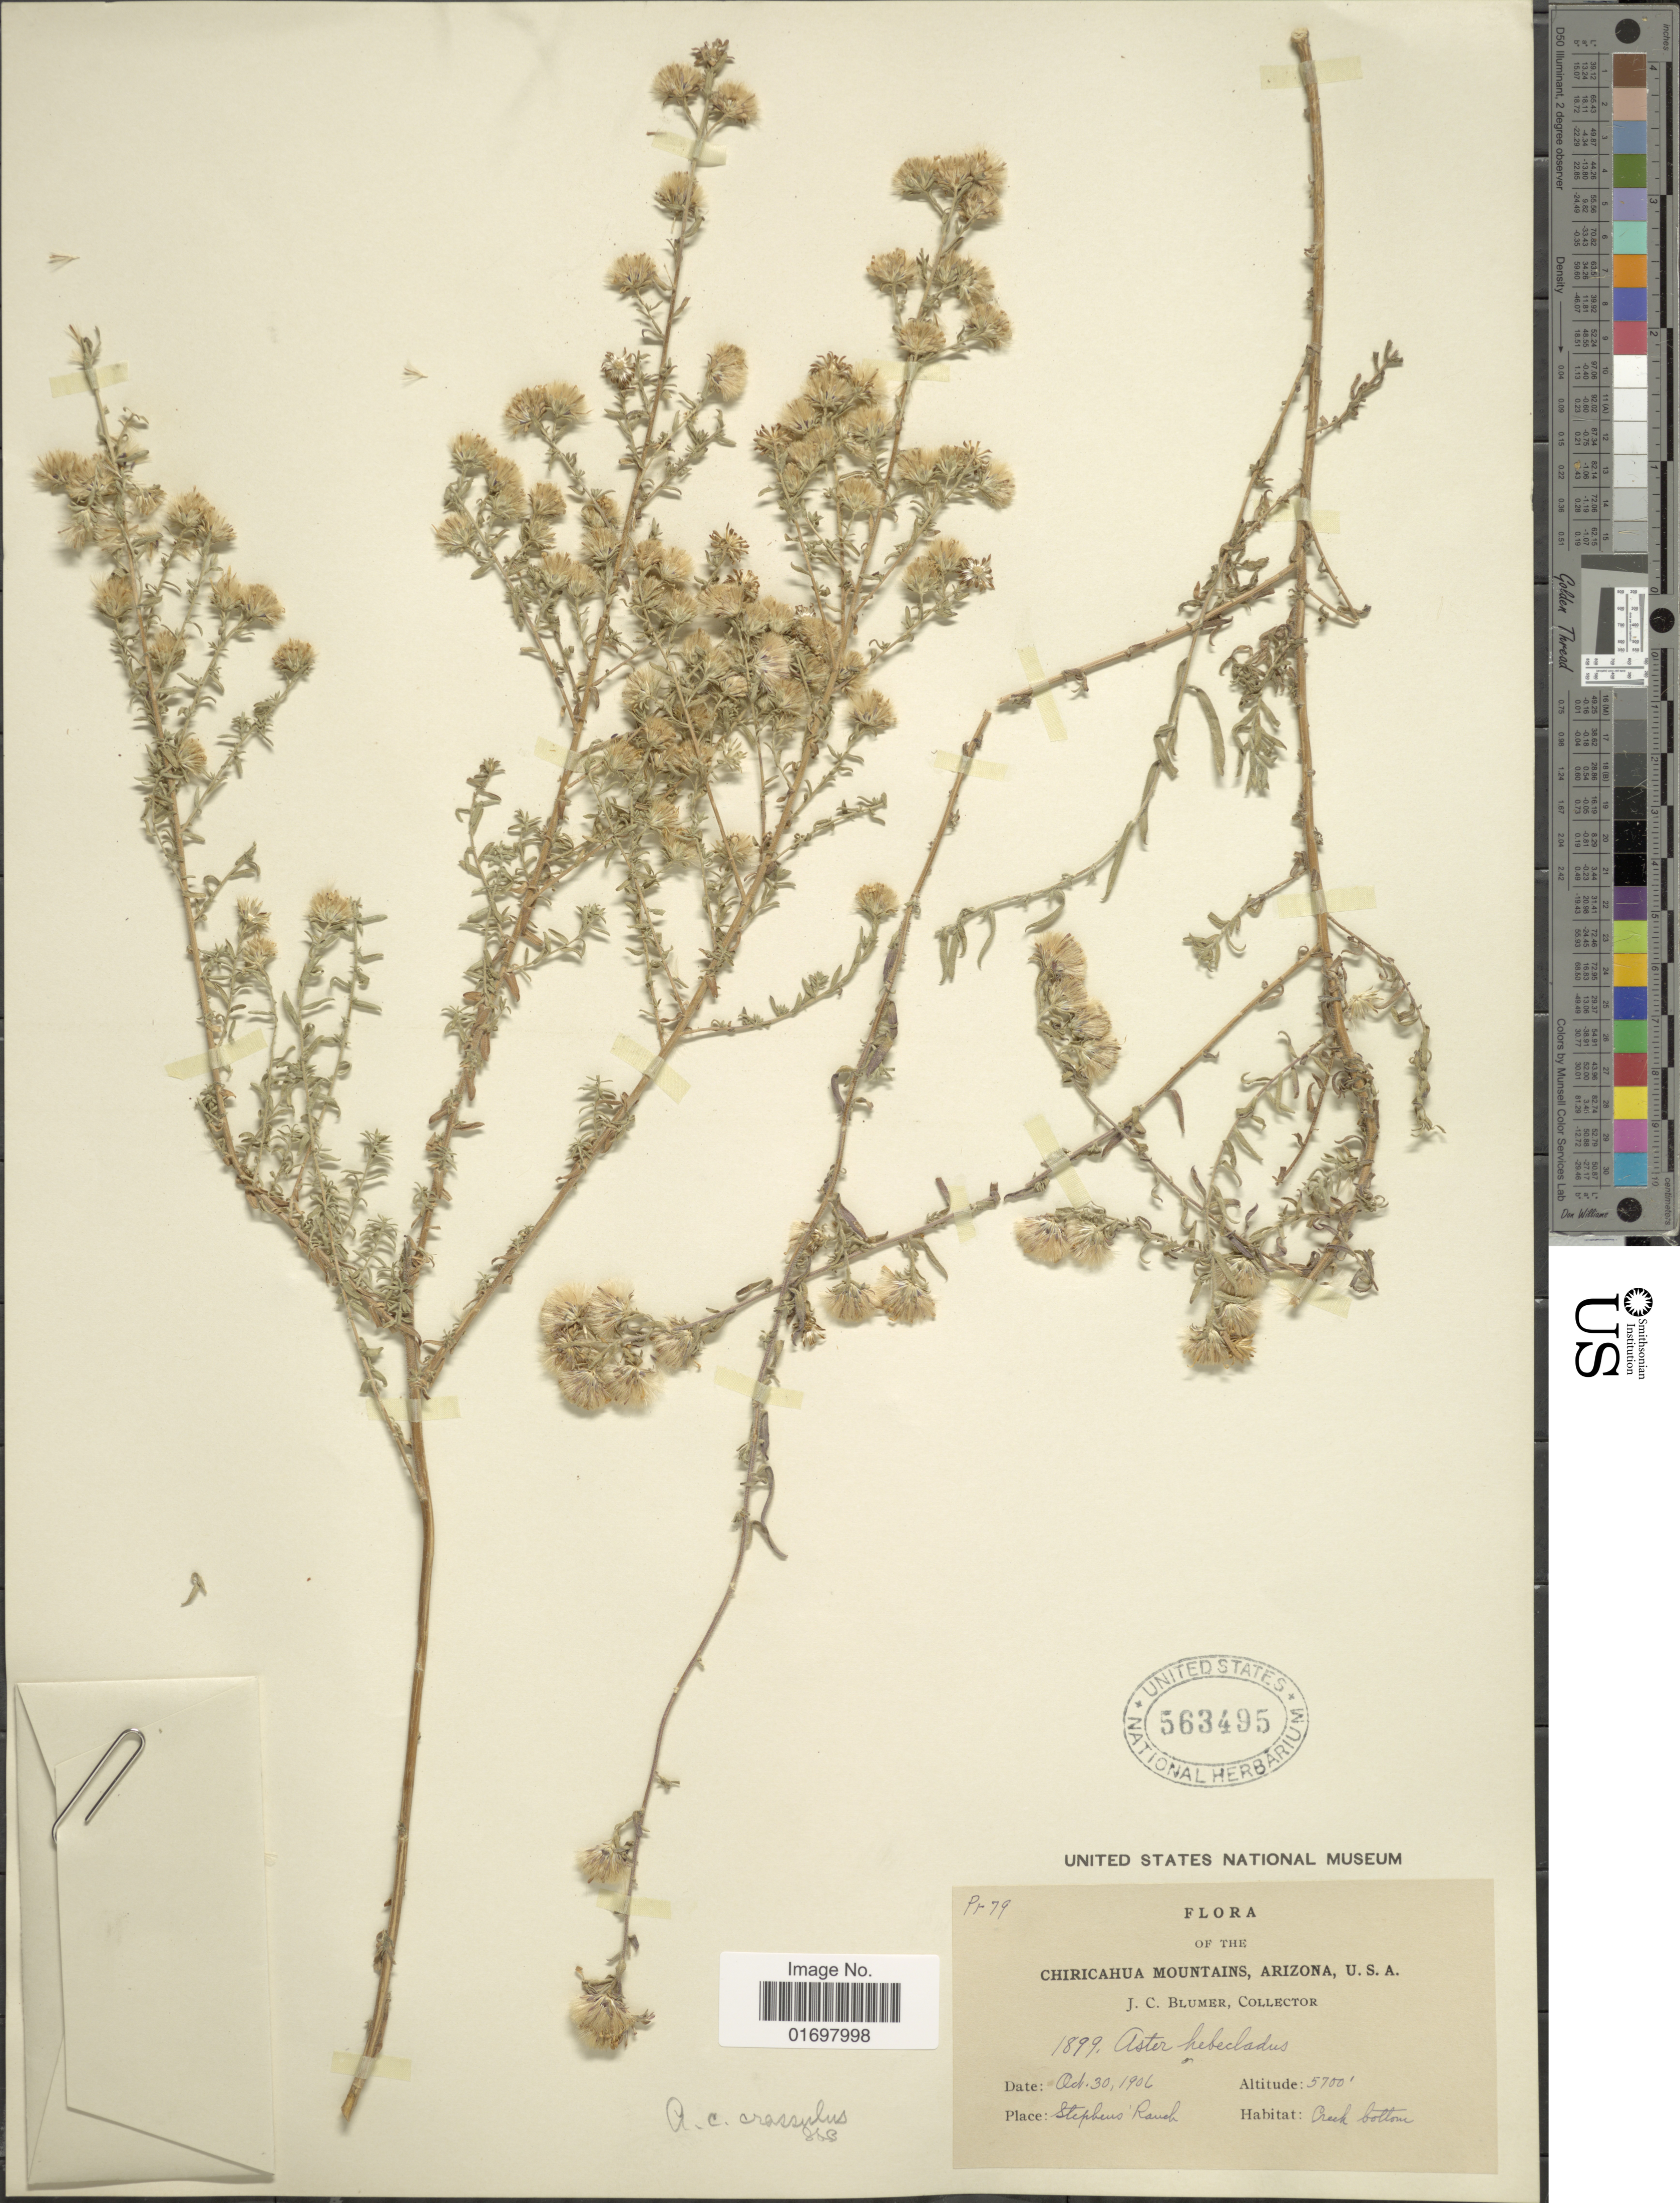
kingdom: Plantae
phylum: Tracheophyta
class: Magnoliopsida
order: Asterales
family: Asteraceae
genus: Symphyotrichum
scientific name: Symphyotrichum falcatum var. commutatum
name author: (Torr. & A. Gray) G.L. Nesom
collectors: J. C. Blumer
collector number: Pr79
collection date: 1906-10-30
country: United States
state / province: Arizona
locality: Chiricahua Mountains, Arizona, U.S. A. Stephens'Ranch,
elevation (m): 1737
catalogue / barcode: US 563495